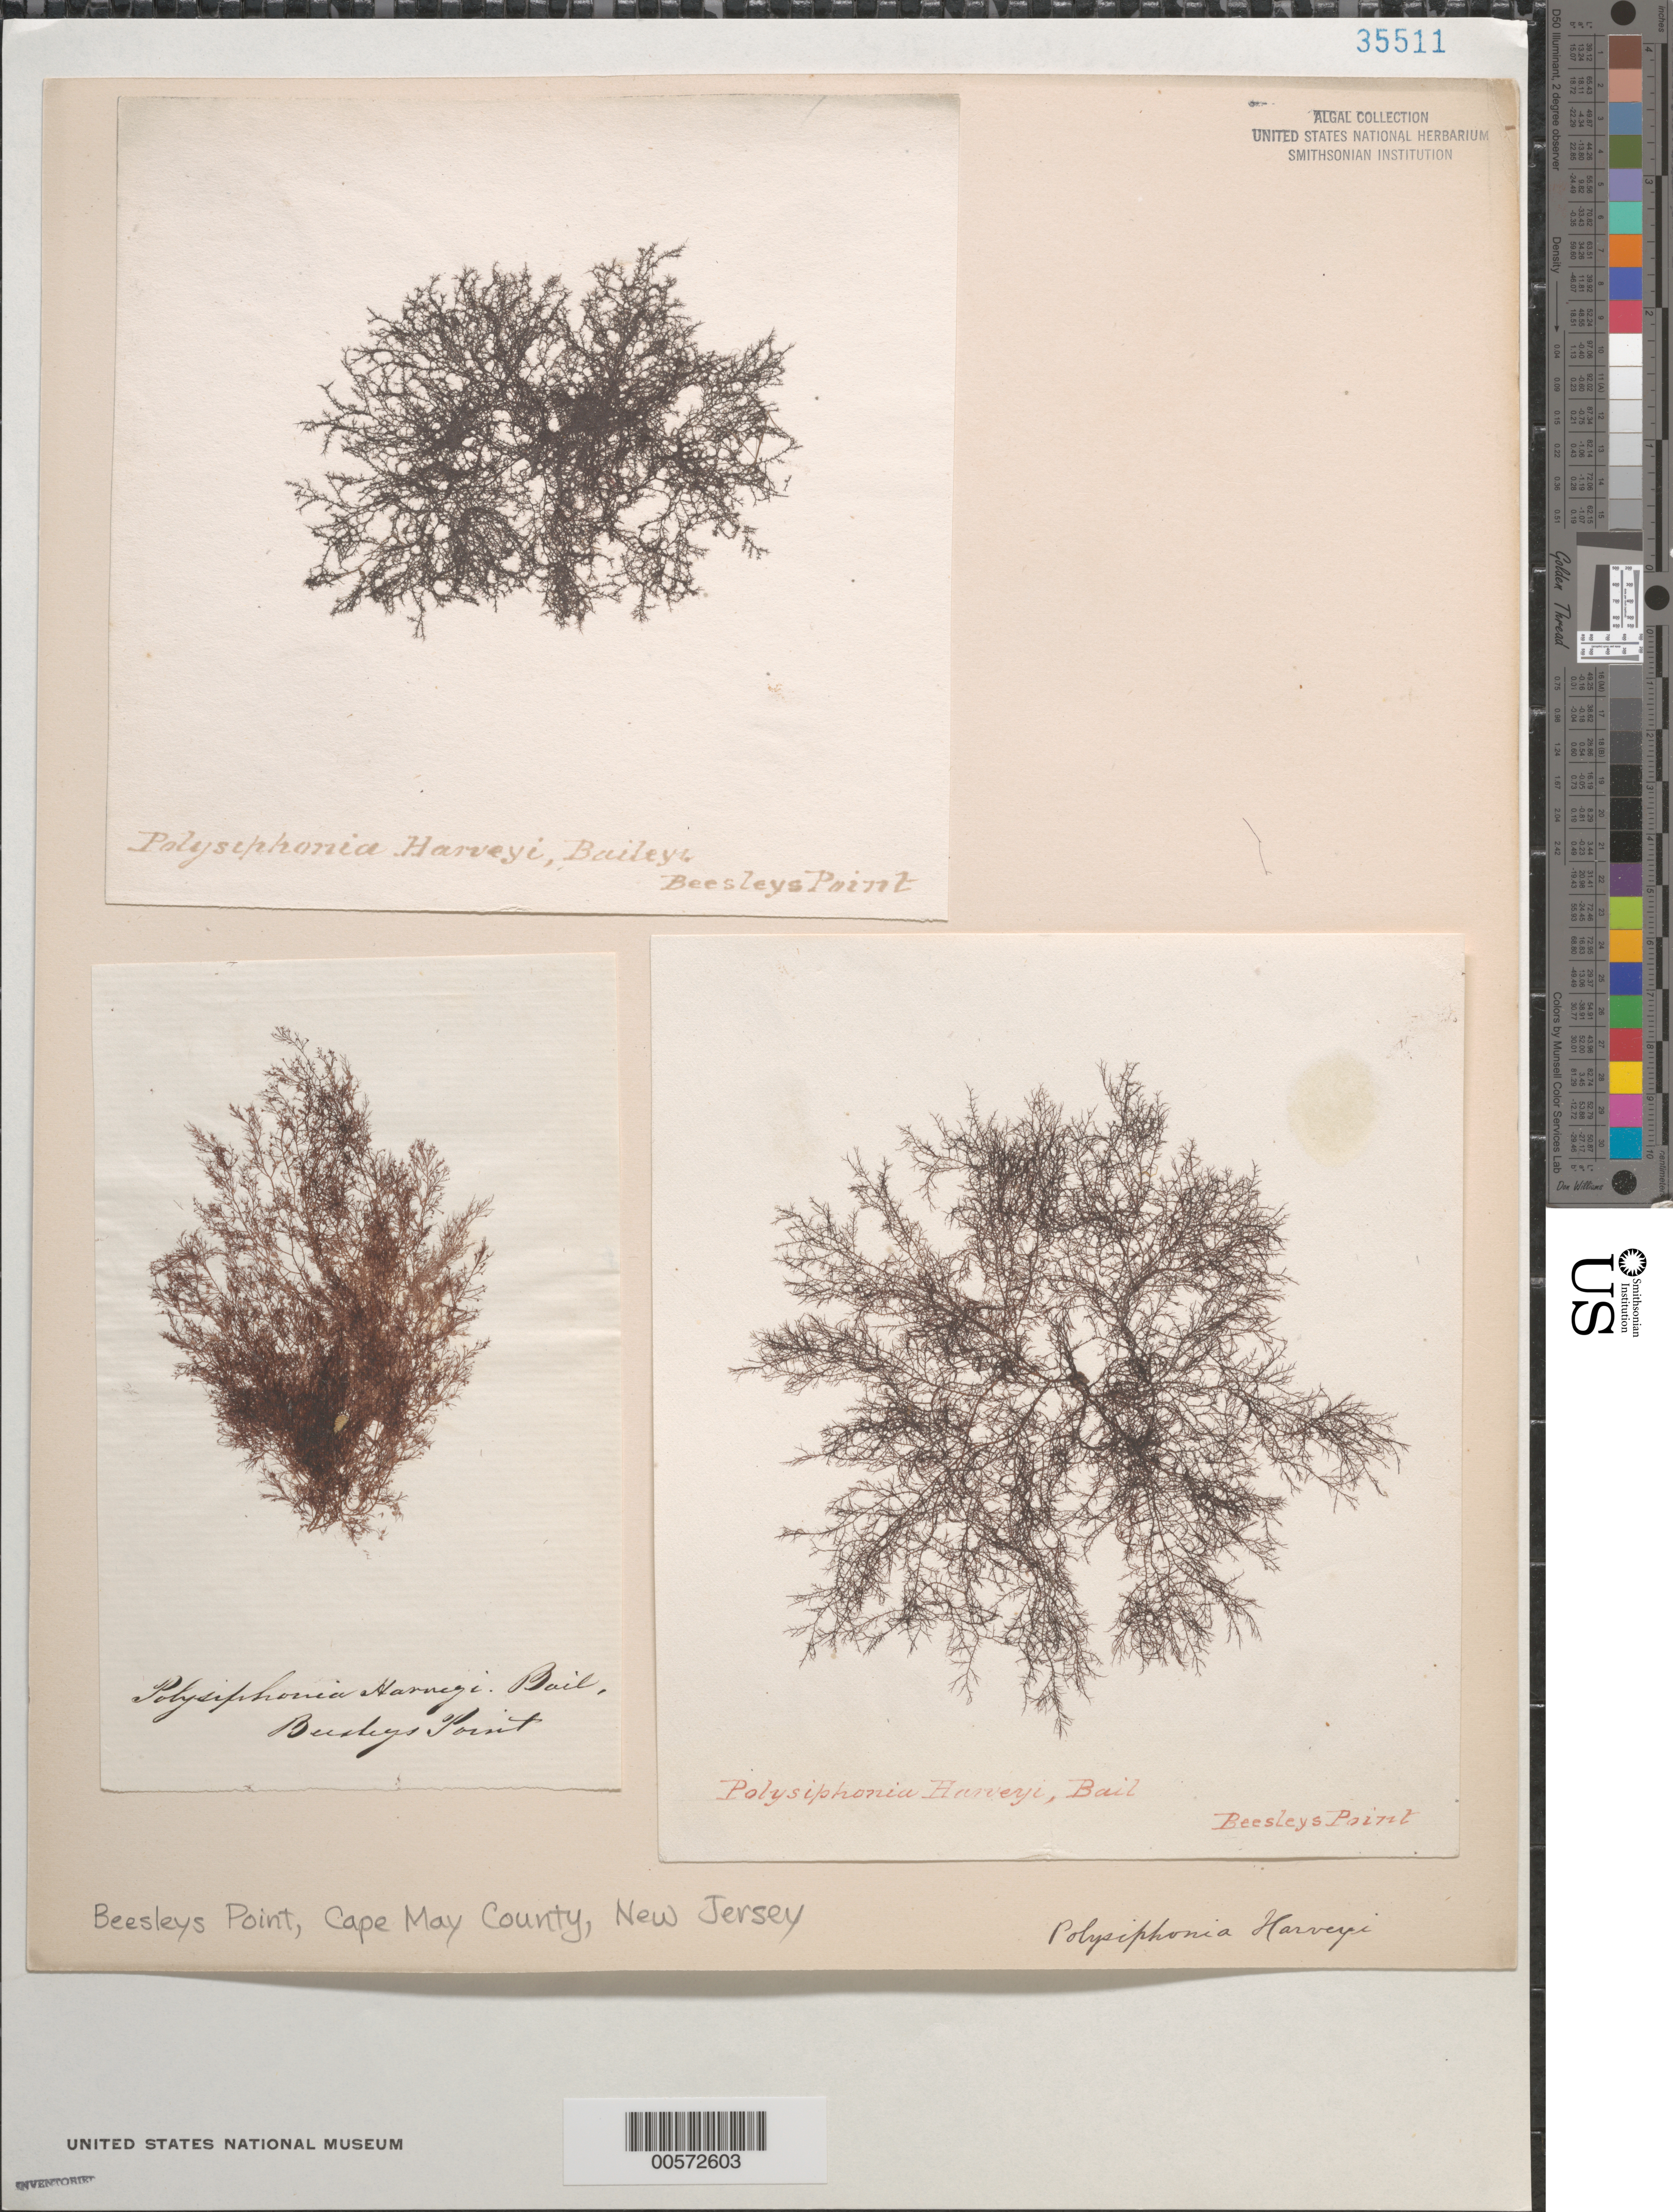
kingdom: Plantae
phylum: Rhodophyta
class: Florideophyceae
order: Ceramiales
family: Rhodomelaceae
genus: Melanothamnus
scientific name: Melanothamnus harveyi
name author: (Bailey) Diaz-Tapia & C.A. Maggs in Diaz-Tapia et al.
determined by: Algae name updating Project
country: United States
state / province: New Jersey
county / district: Cape May County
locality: Beesleys Point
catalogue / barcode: US 35511